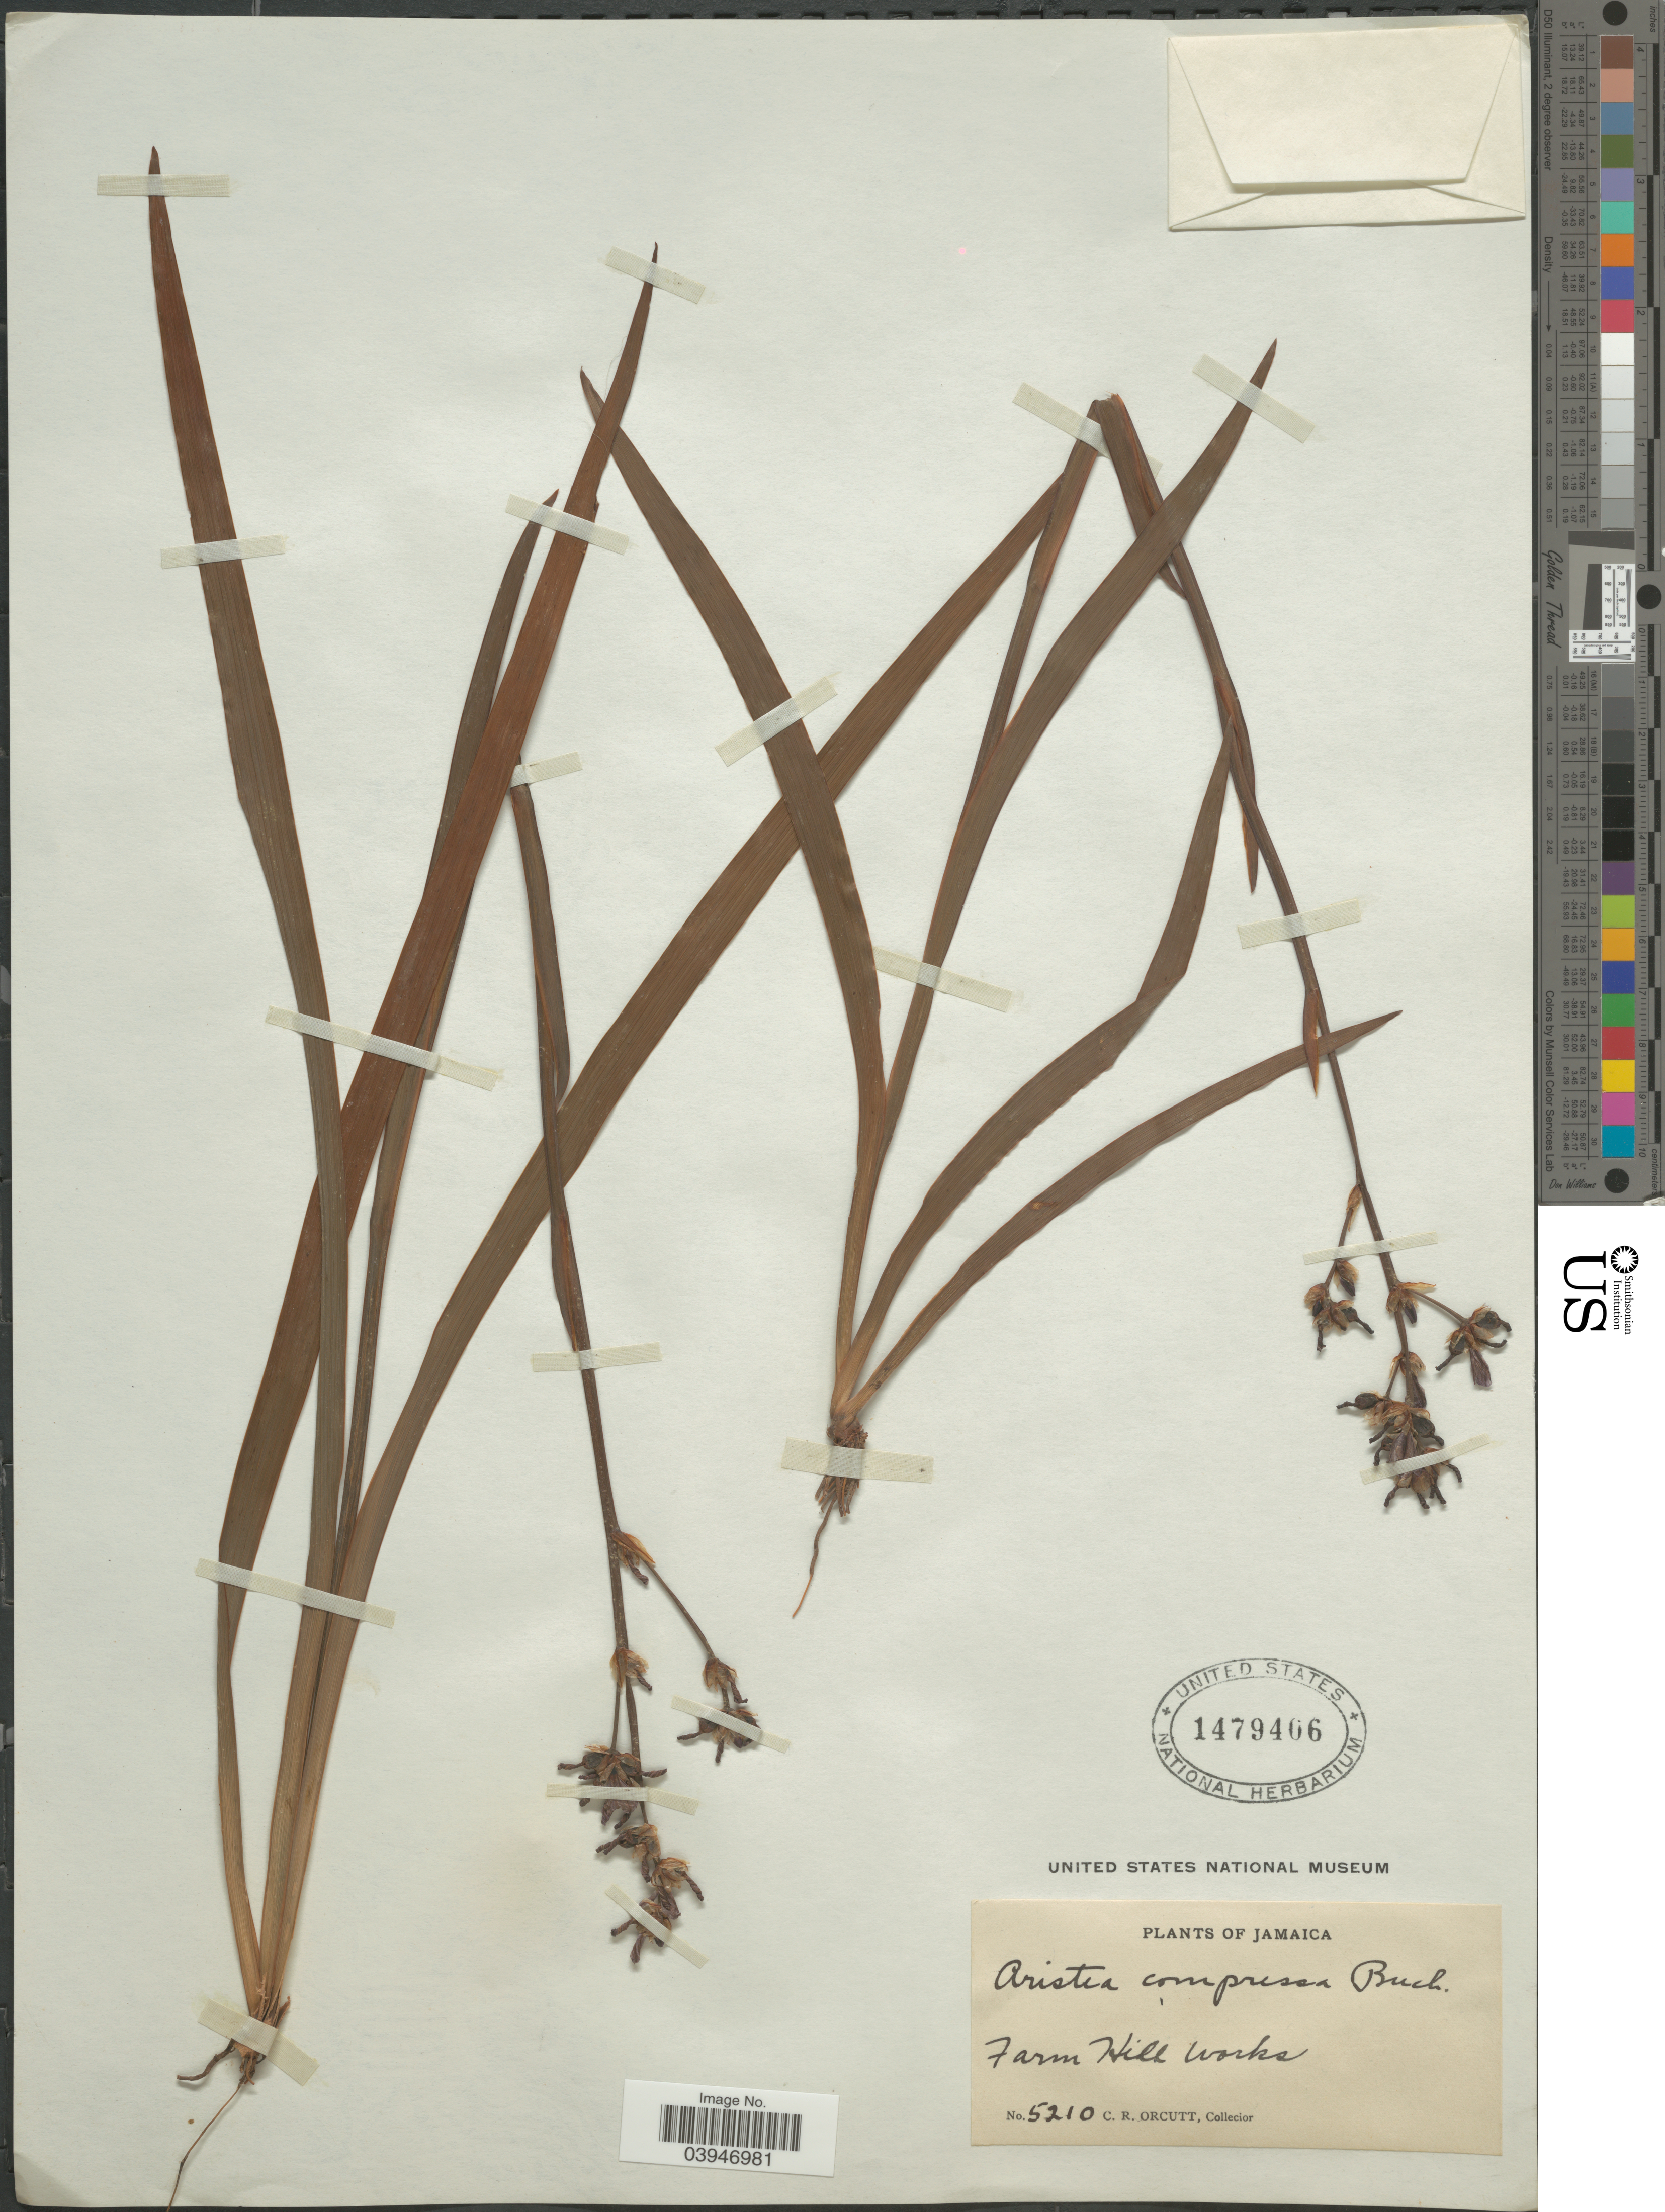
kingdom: Plantae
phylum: Tracheophyta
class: Liliopsida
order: Asparagales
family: Iridaceae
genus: Aristea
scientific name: Aristea compressa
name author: Buchinger ex Baker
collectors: C. R. Orcutt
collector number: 5210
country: Jamaica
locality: Farm Hill Works.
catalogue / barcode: US 1479406